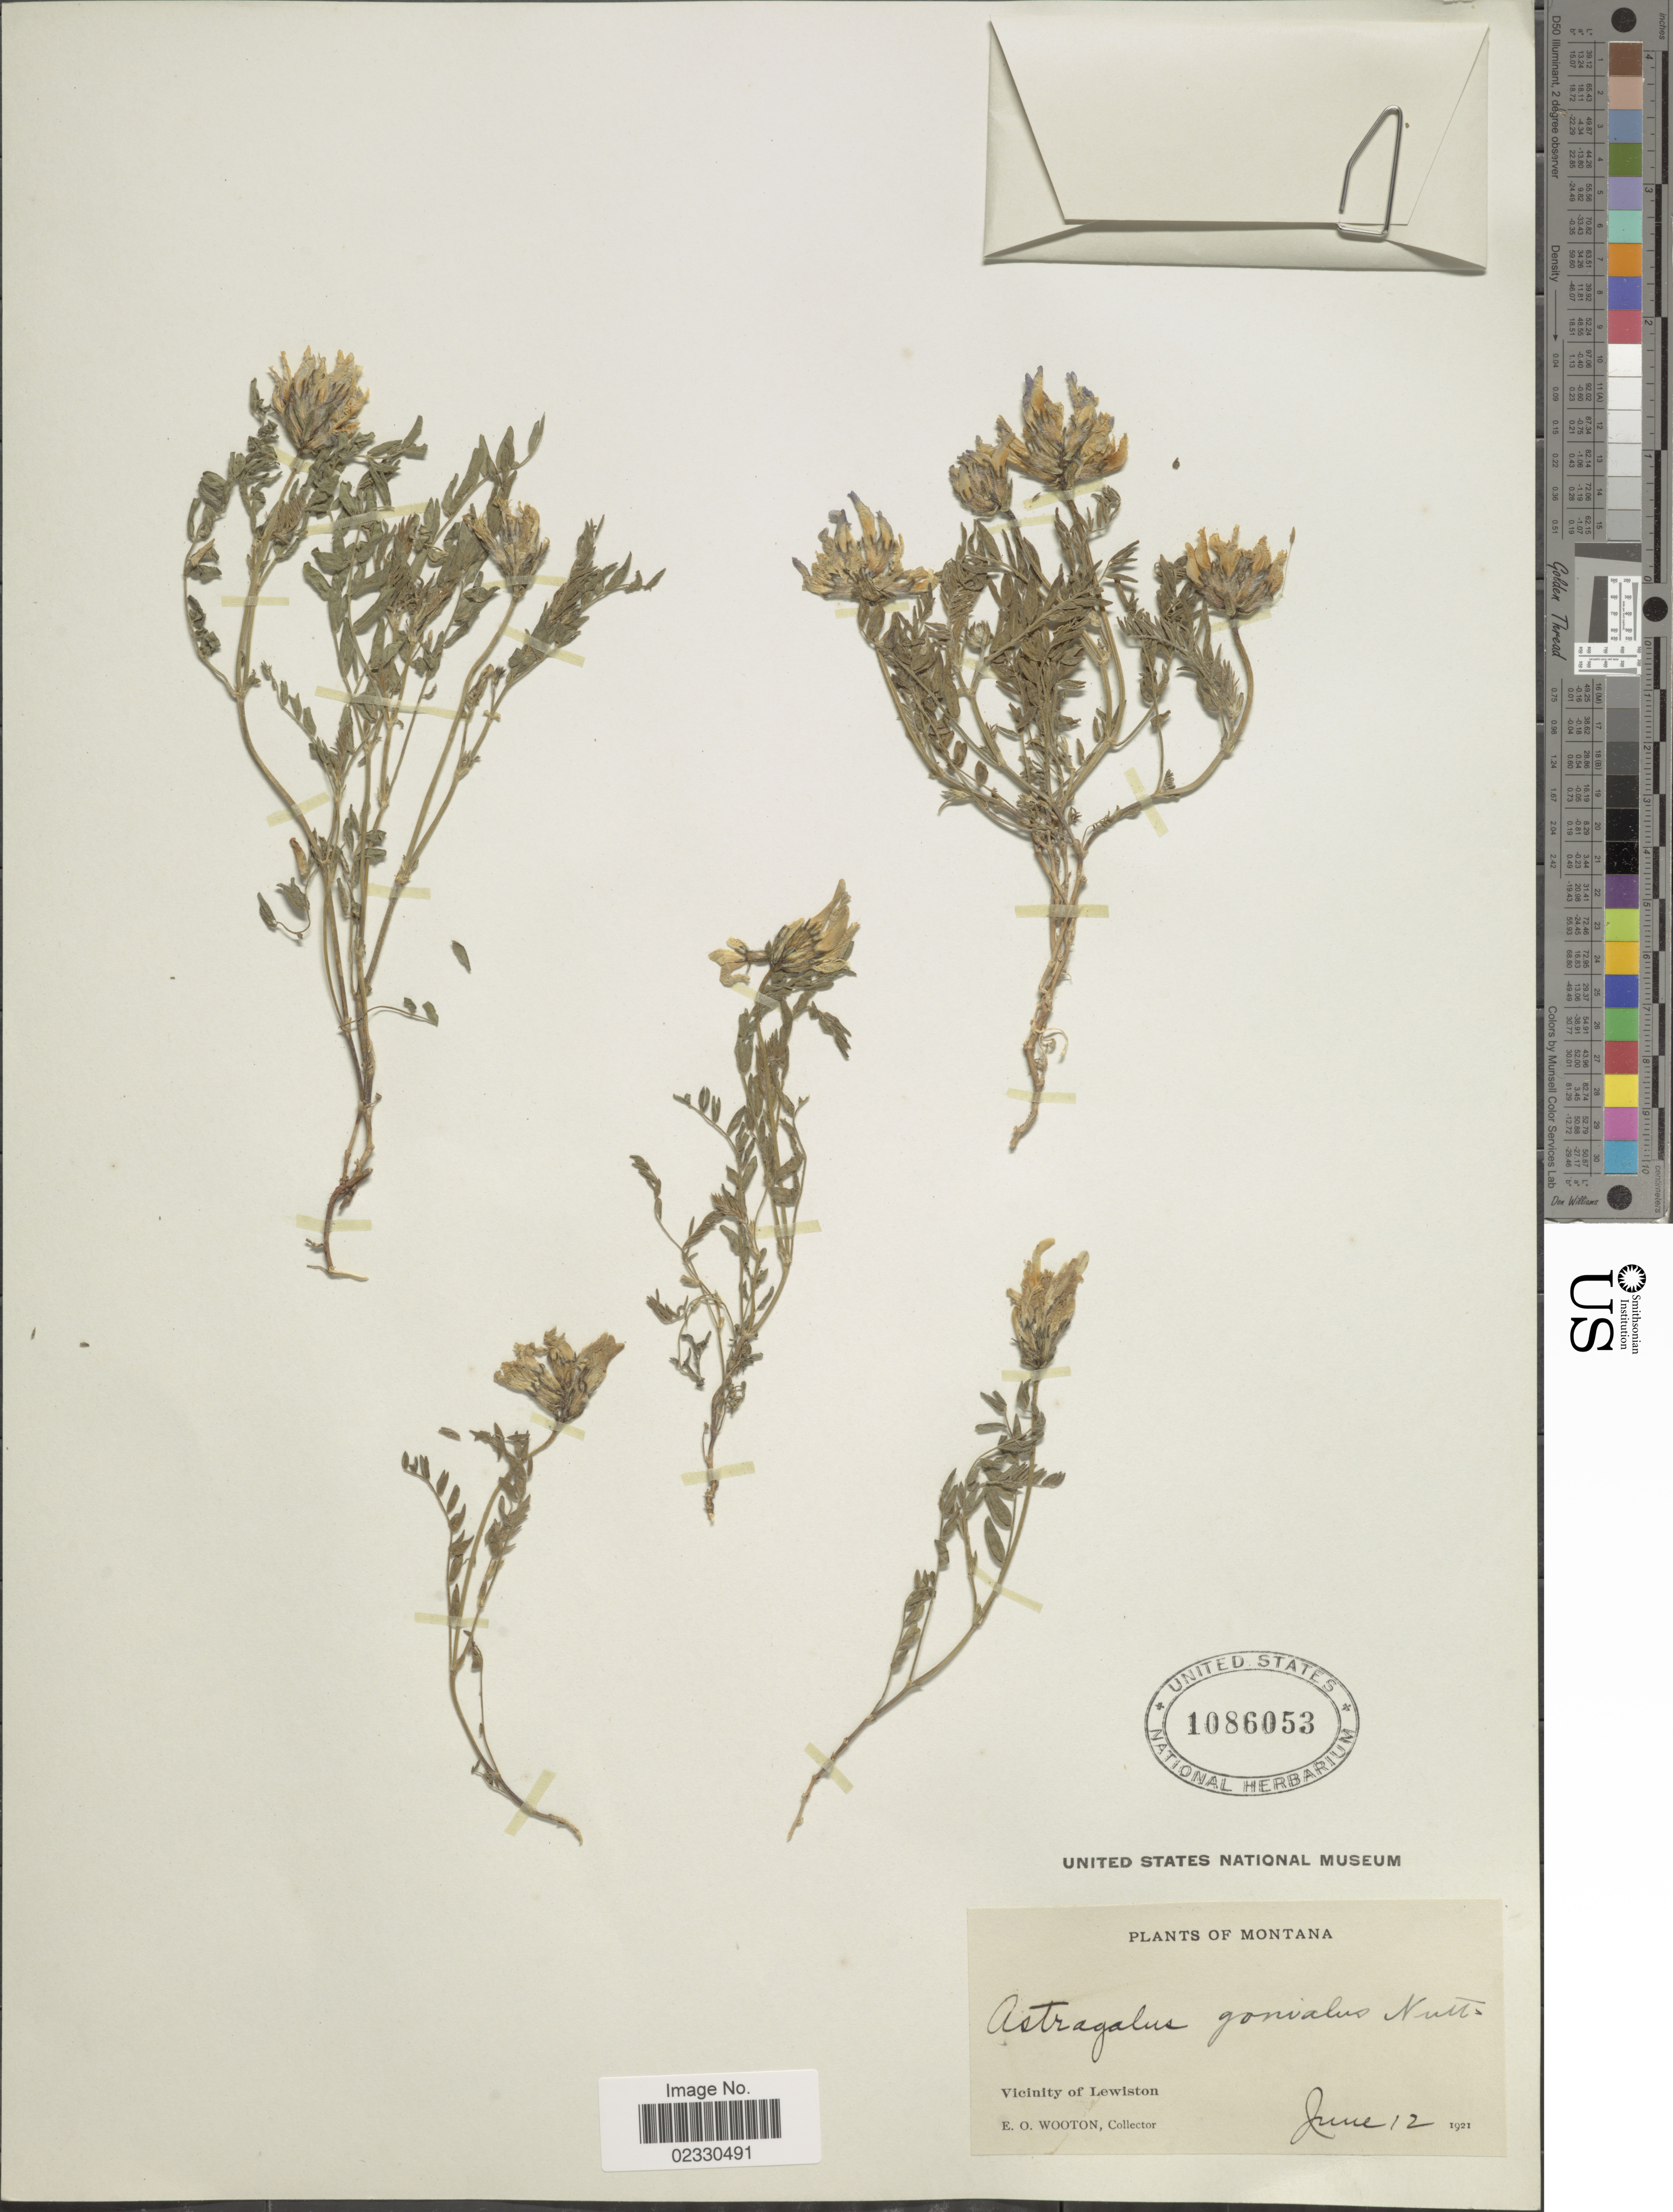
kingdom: Plantae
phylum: Tracheophyta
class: Magnoliopsida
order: Fabales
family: Fabaceae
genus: Astragalus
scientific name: Astragalus dasyglottis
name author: DC.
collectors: E. O. Wooton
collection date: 1921-06-12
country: United States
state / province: Montana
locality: Vicinity of Lewiston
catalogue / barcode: US 1086053